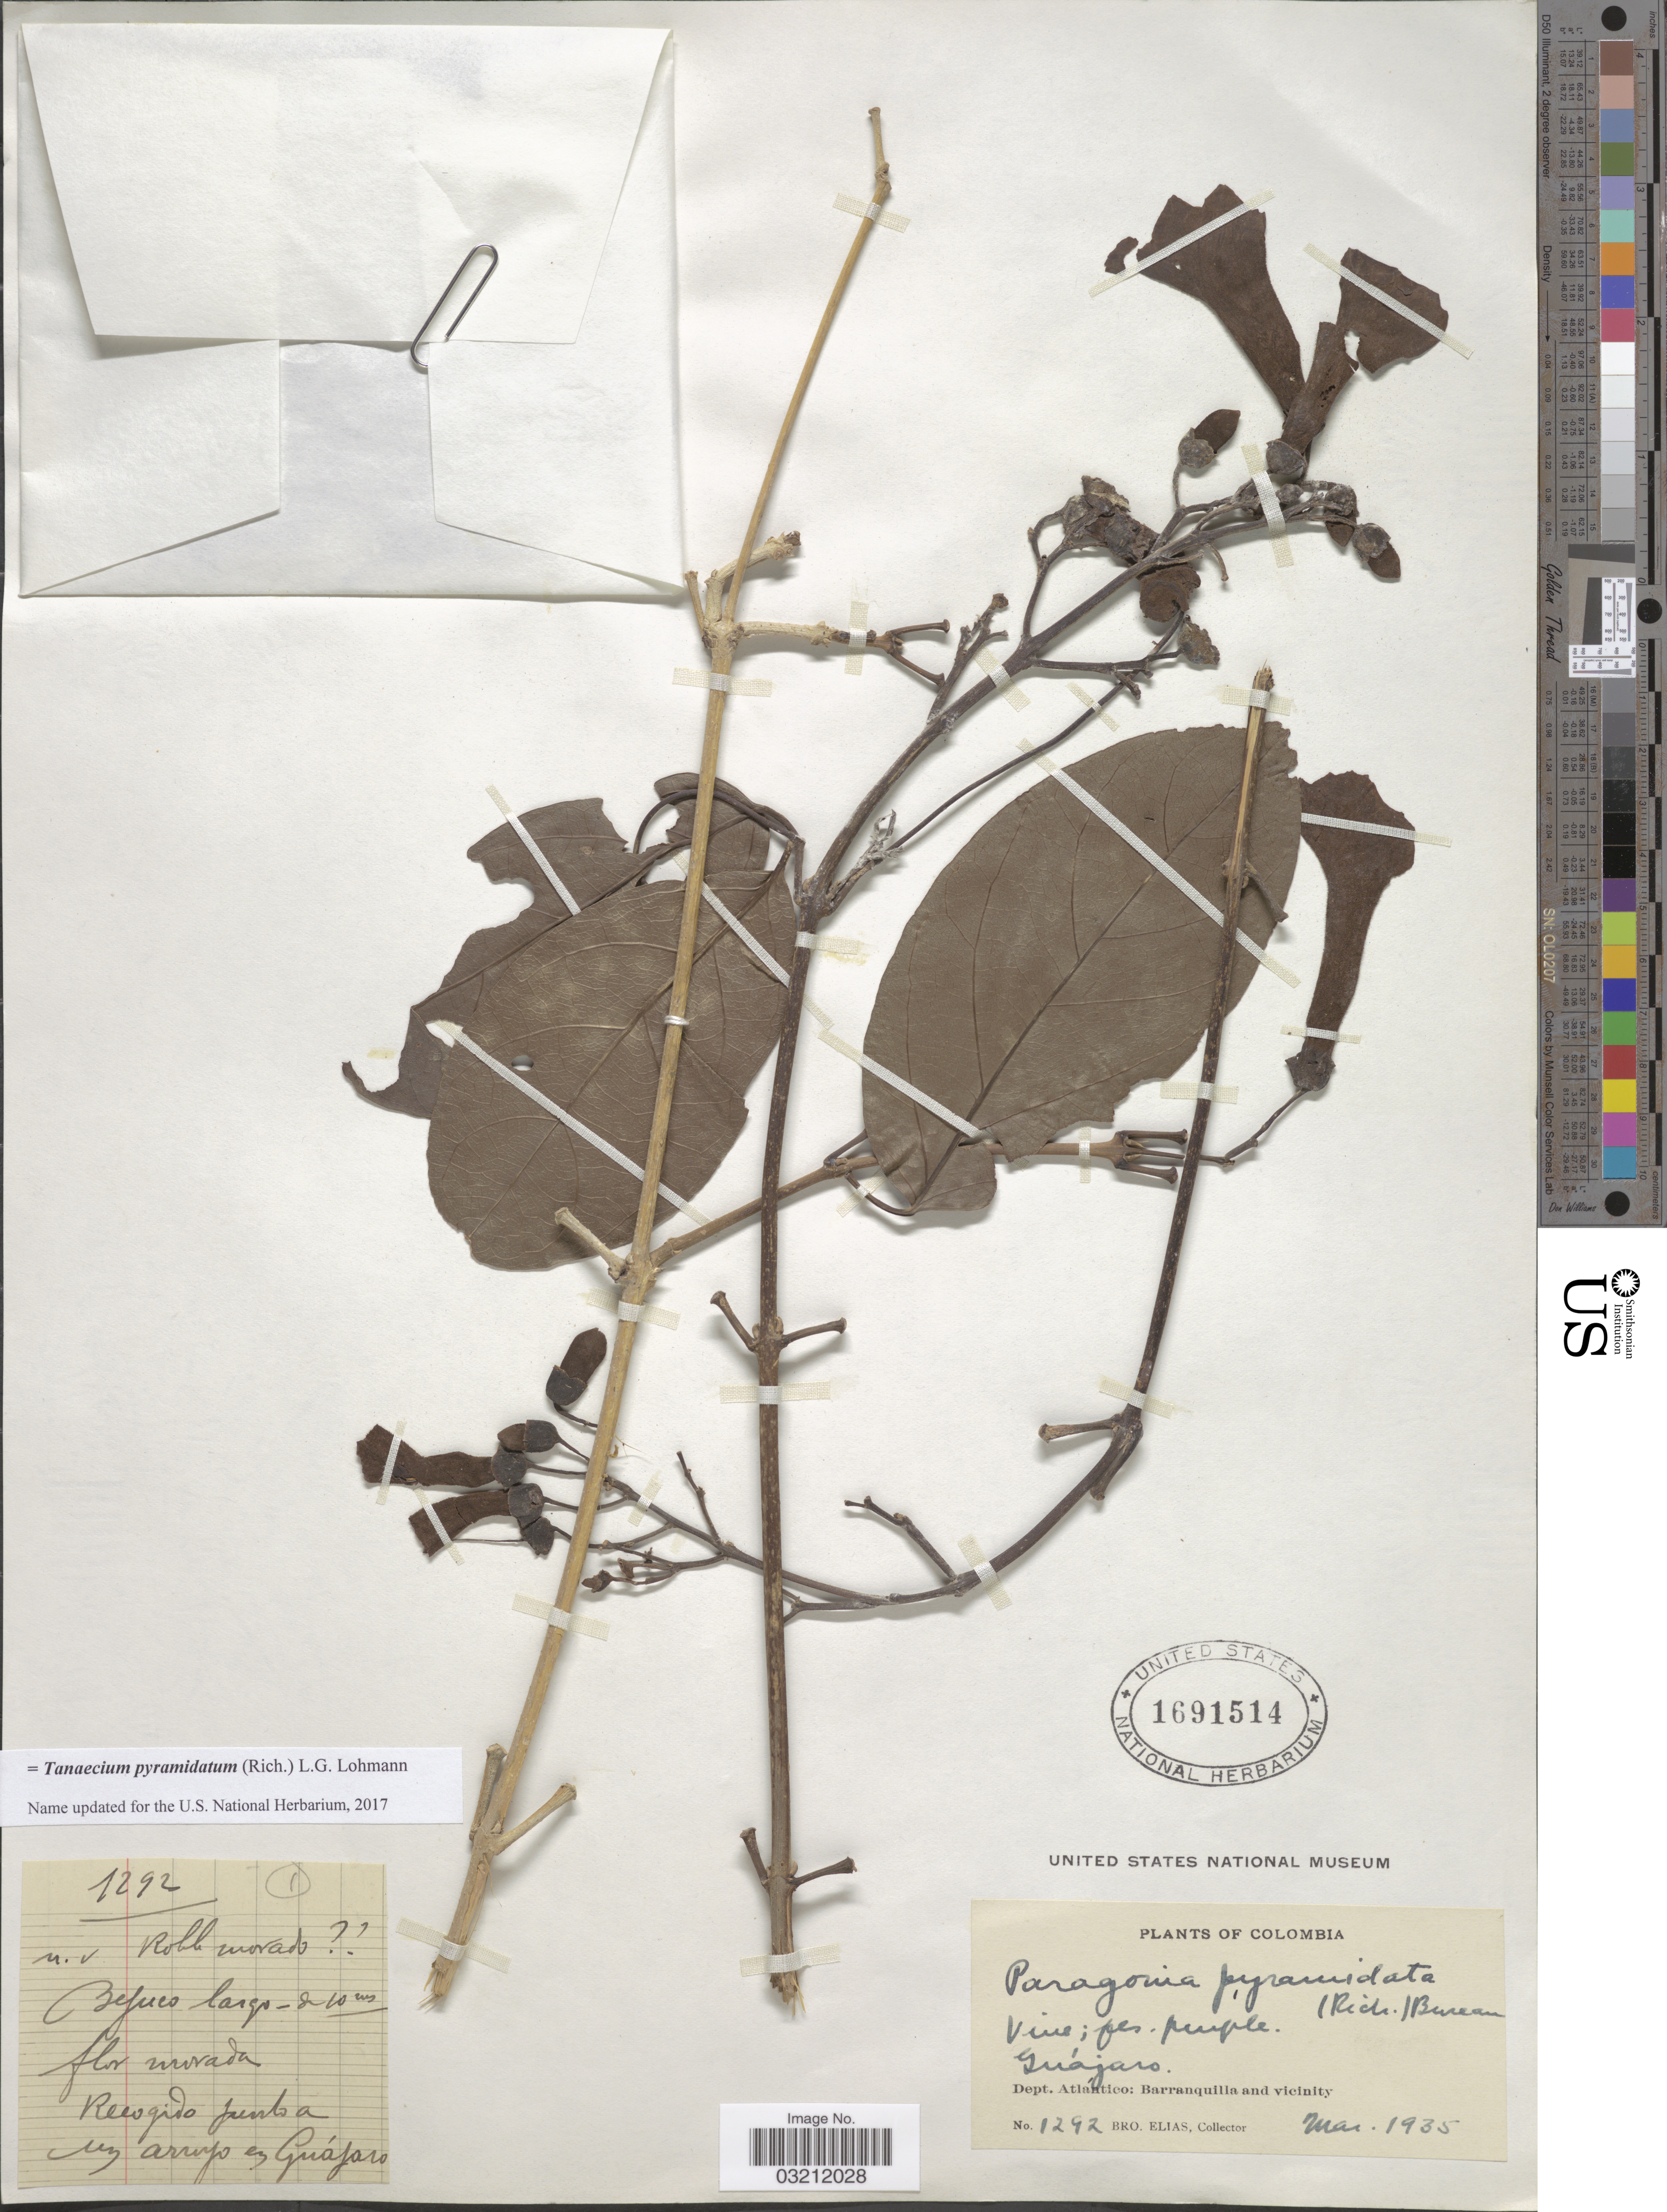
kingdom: Plantae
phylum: Tracheophyta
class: Magnoliopsida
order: Lamiales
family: Bignoniaceae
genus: Tanaecium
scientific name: Tanaecium pyramidatum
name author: (Rich.) L.G. Lohmann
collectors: Bro. Elias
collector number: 1292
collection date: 1935-03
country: Colombia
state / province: Atlántico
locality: Dept. Atlántico: Barranquilla and vicinity. Recogido junto a un arroyo en Guájaro.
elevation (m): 210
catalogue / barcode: US 1691514